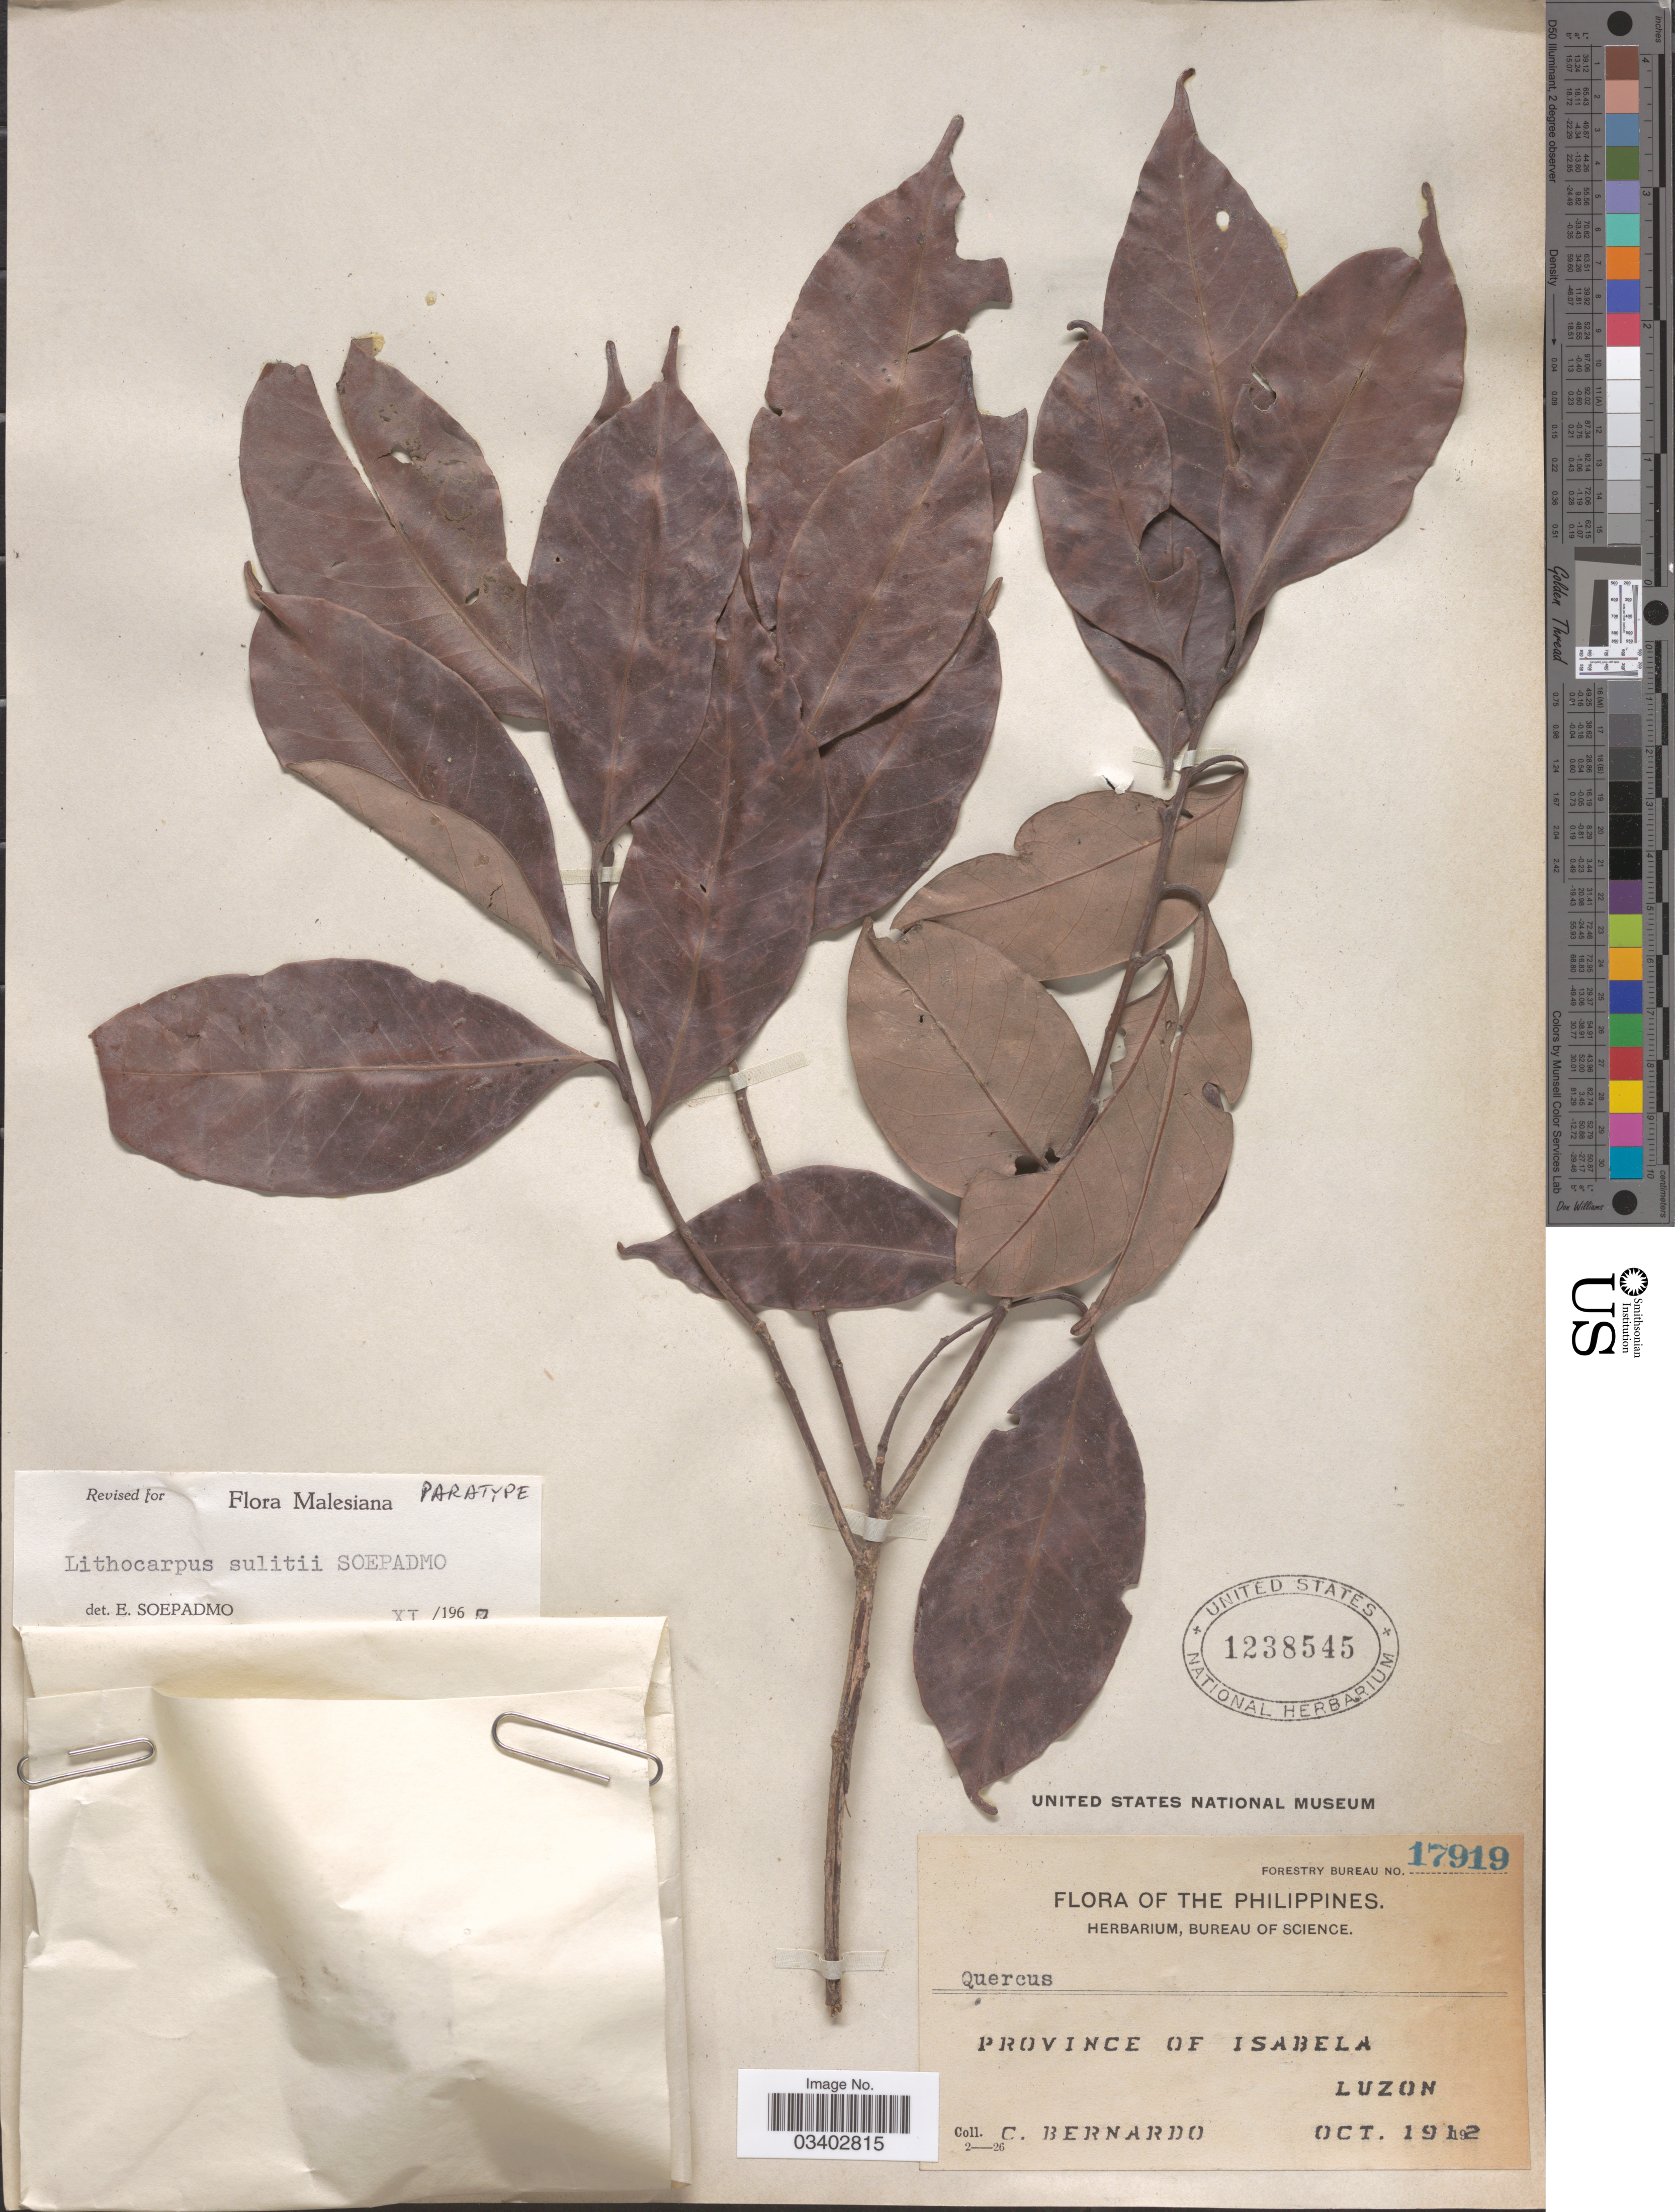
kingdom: Plantae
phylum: Tracheophyta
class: Magnoliopsida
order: Fagales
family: Fagaceae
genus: Lithocarpus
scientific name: Lithocarpus sulitii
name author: Soepadmo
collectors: C. Bernardo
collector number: Forestry Brueau 17919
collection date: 1912-10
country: Philippines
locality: Province of Isabela, Luzon.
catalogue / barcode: US 1238545